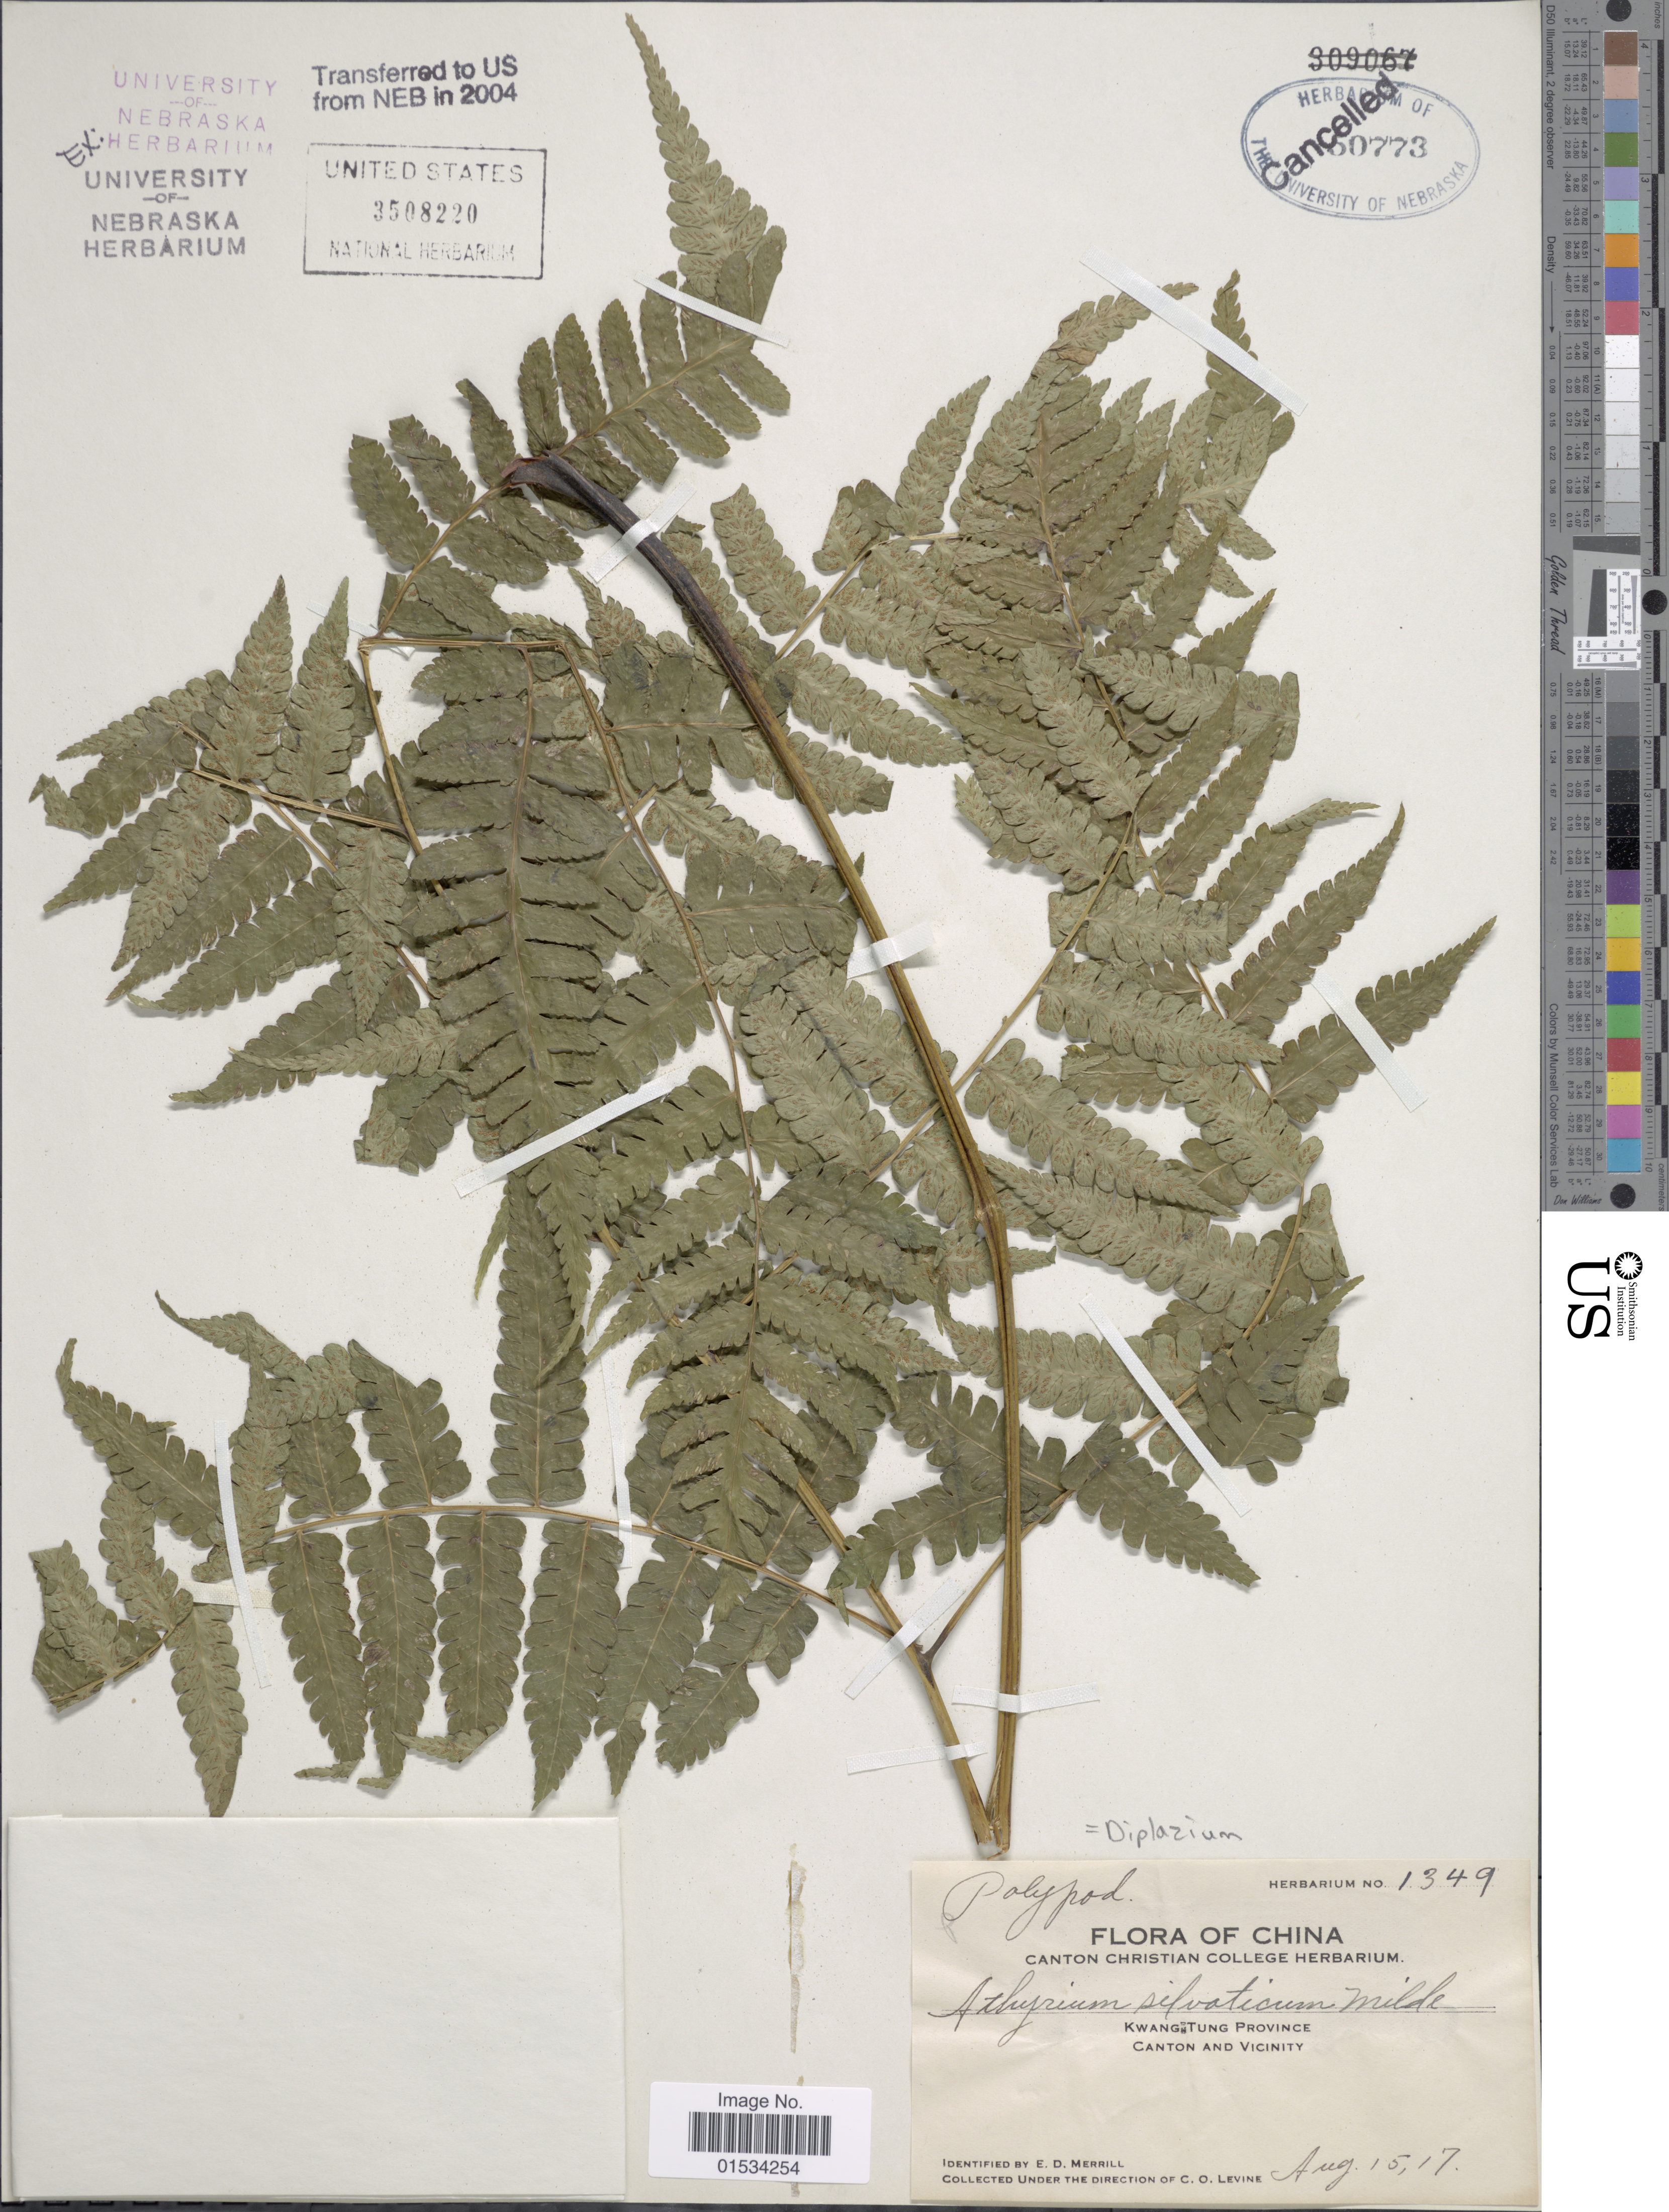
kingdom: Plantae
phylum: Tracheophyta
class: Polypodiopsida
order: Polypodiales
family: Athyriaceae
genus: Diplazium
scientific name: Diplazium silvaticum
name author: Christ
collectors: E. D. Merrill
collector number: Herbarium 1349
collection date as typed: Transcribed d/m/y: 15/8/17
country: China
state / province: Guangdong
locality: KwangTung Province, Canton and Vicinity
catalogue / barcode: US 3508220